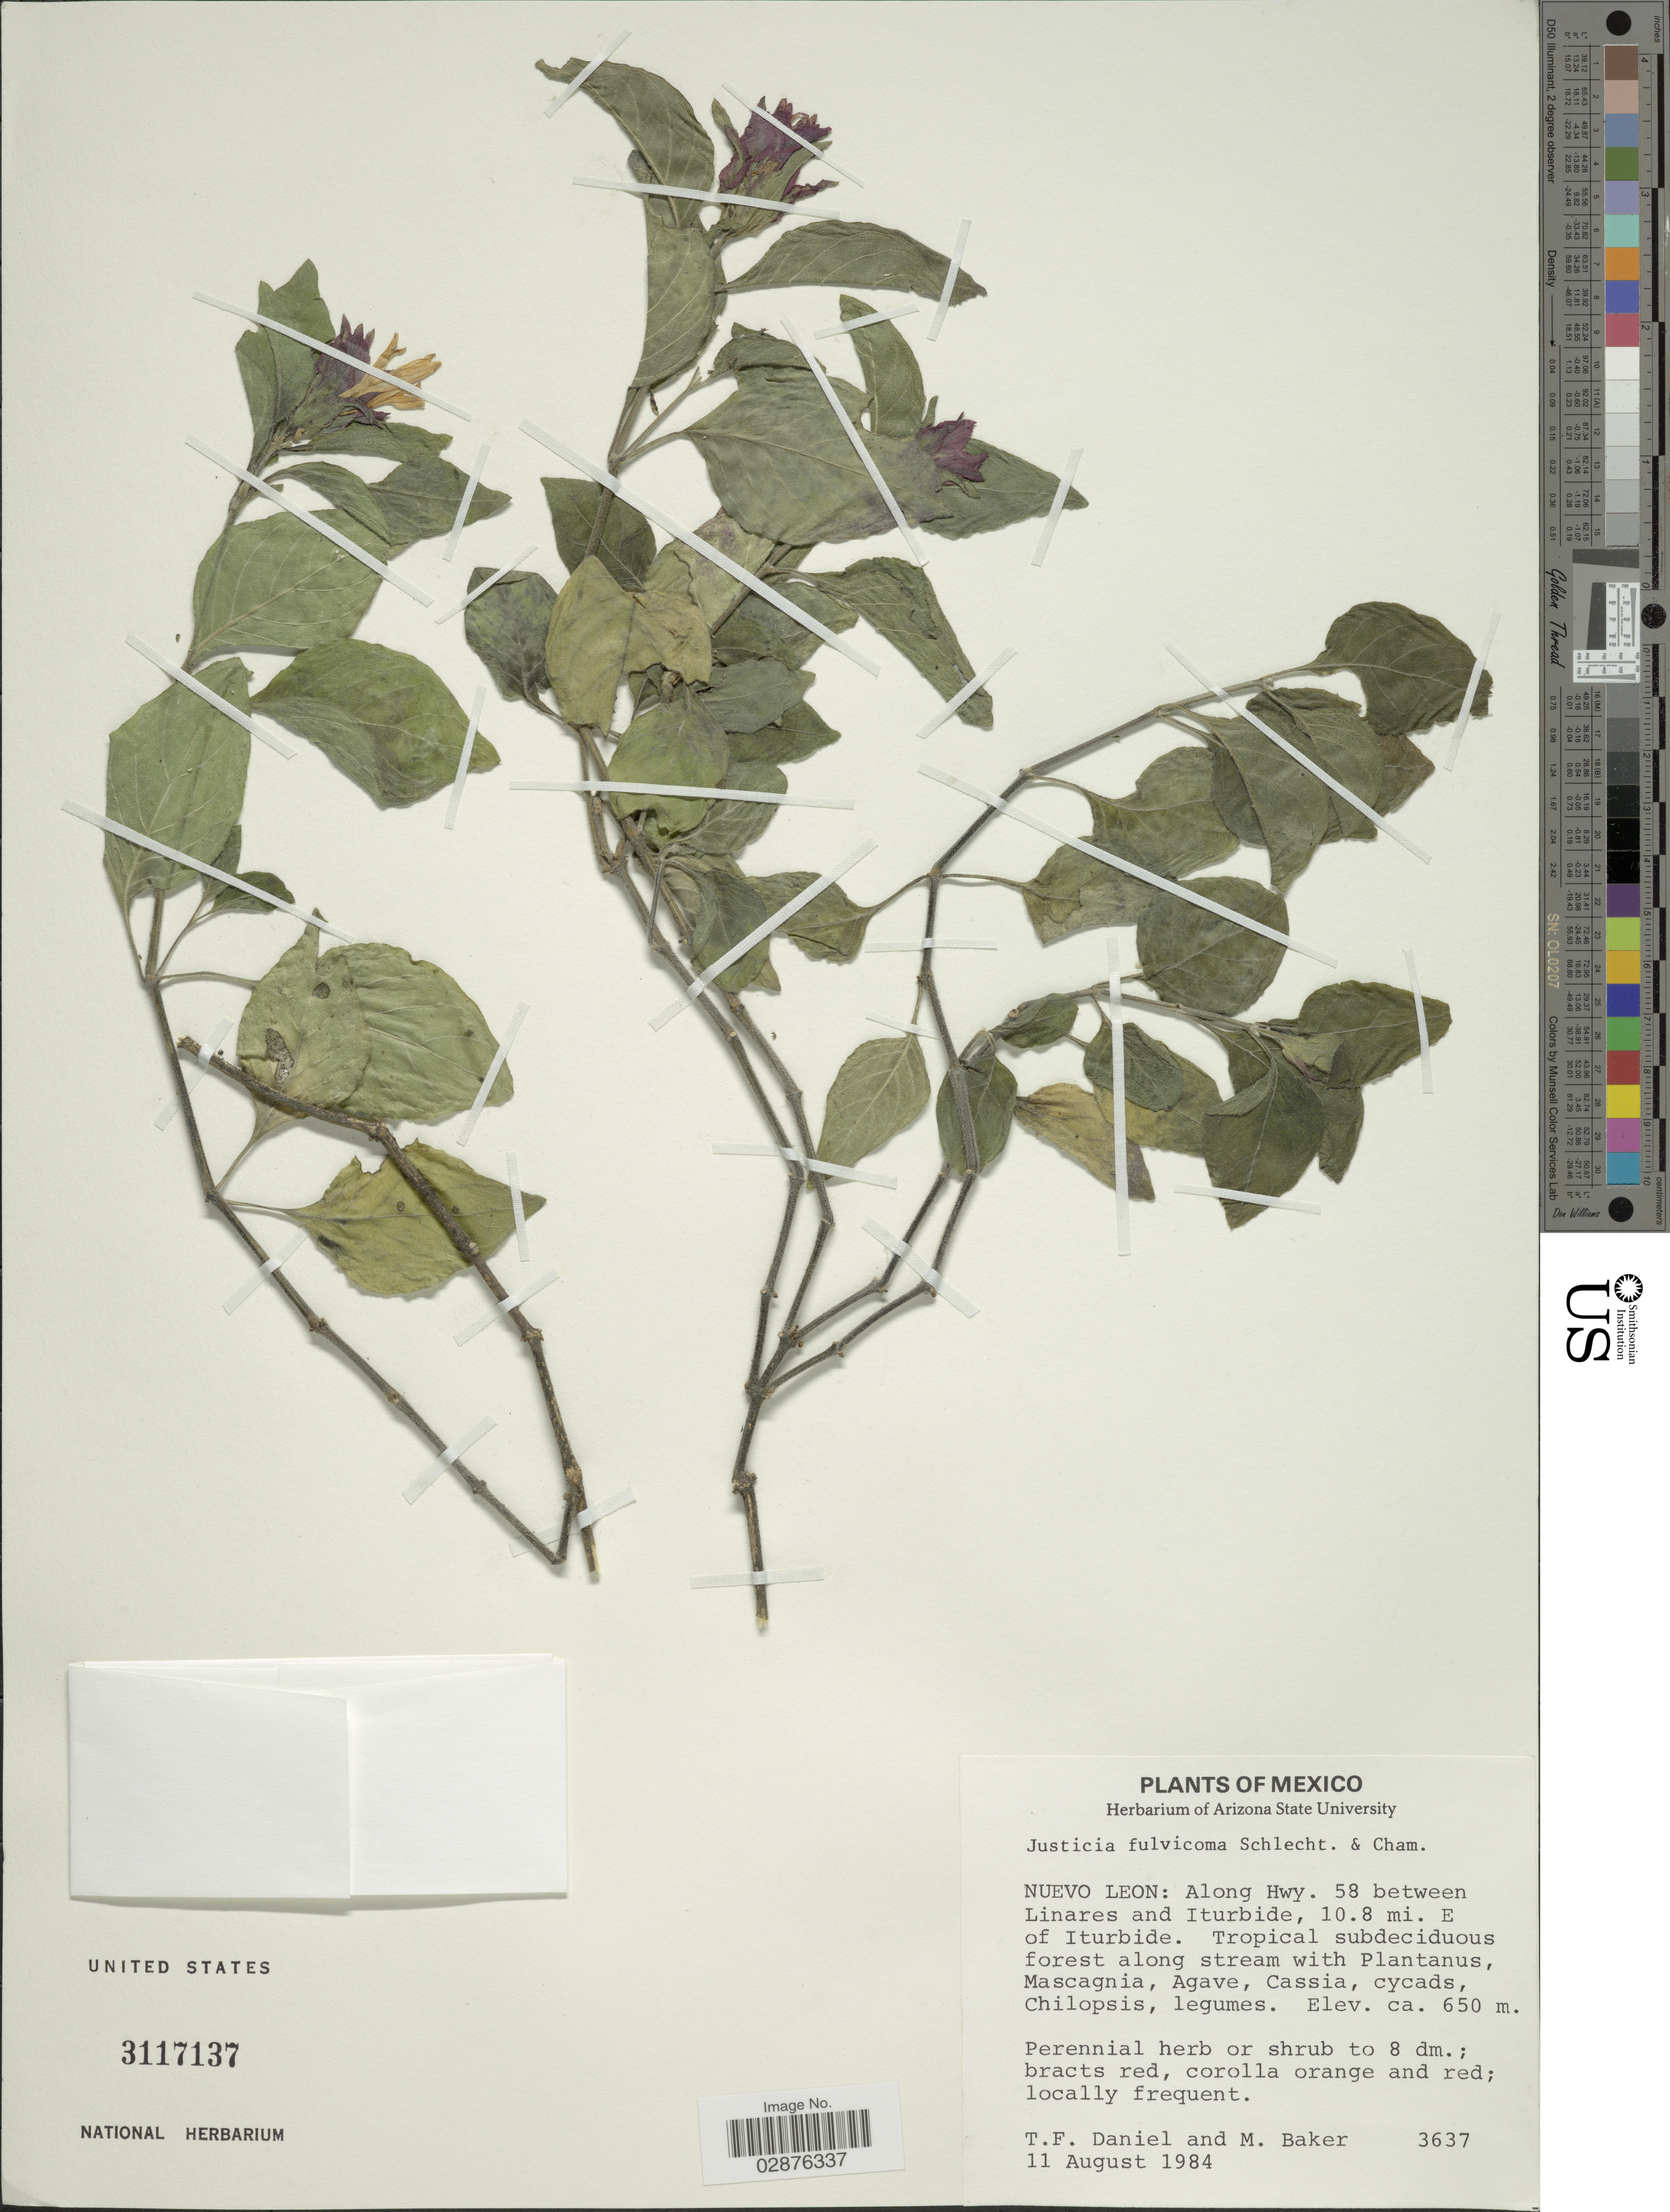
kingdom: Plantae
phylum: Tracheophyta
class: Magnoliopsida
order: Lamiales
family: Acanthaceae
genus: Justicia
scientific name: Justicia fulvicoma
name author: Schltdl. & Cham.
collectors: T. F. Daniel & M. Baker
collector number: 3637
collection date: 1984-08-11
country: Mexico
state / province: Nuevo León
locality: Along Hwy. 58 between Linares and Iturbide, 10.8 mi. E of Iturbide.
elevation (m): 650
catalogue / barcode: US 3117137